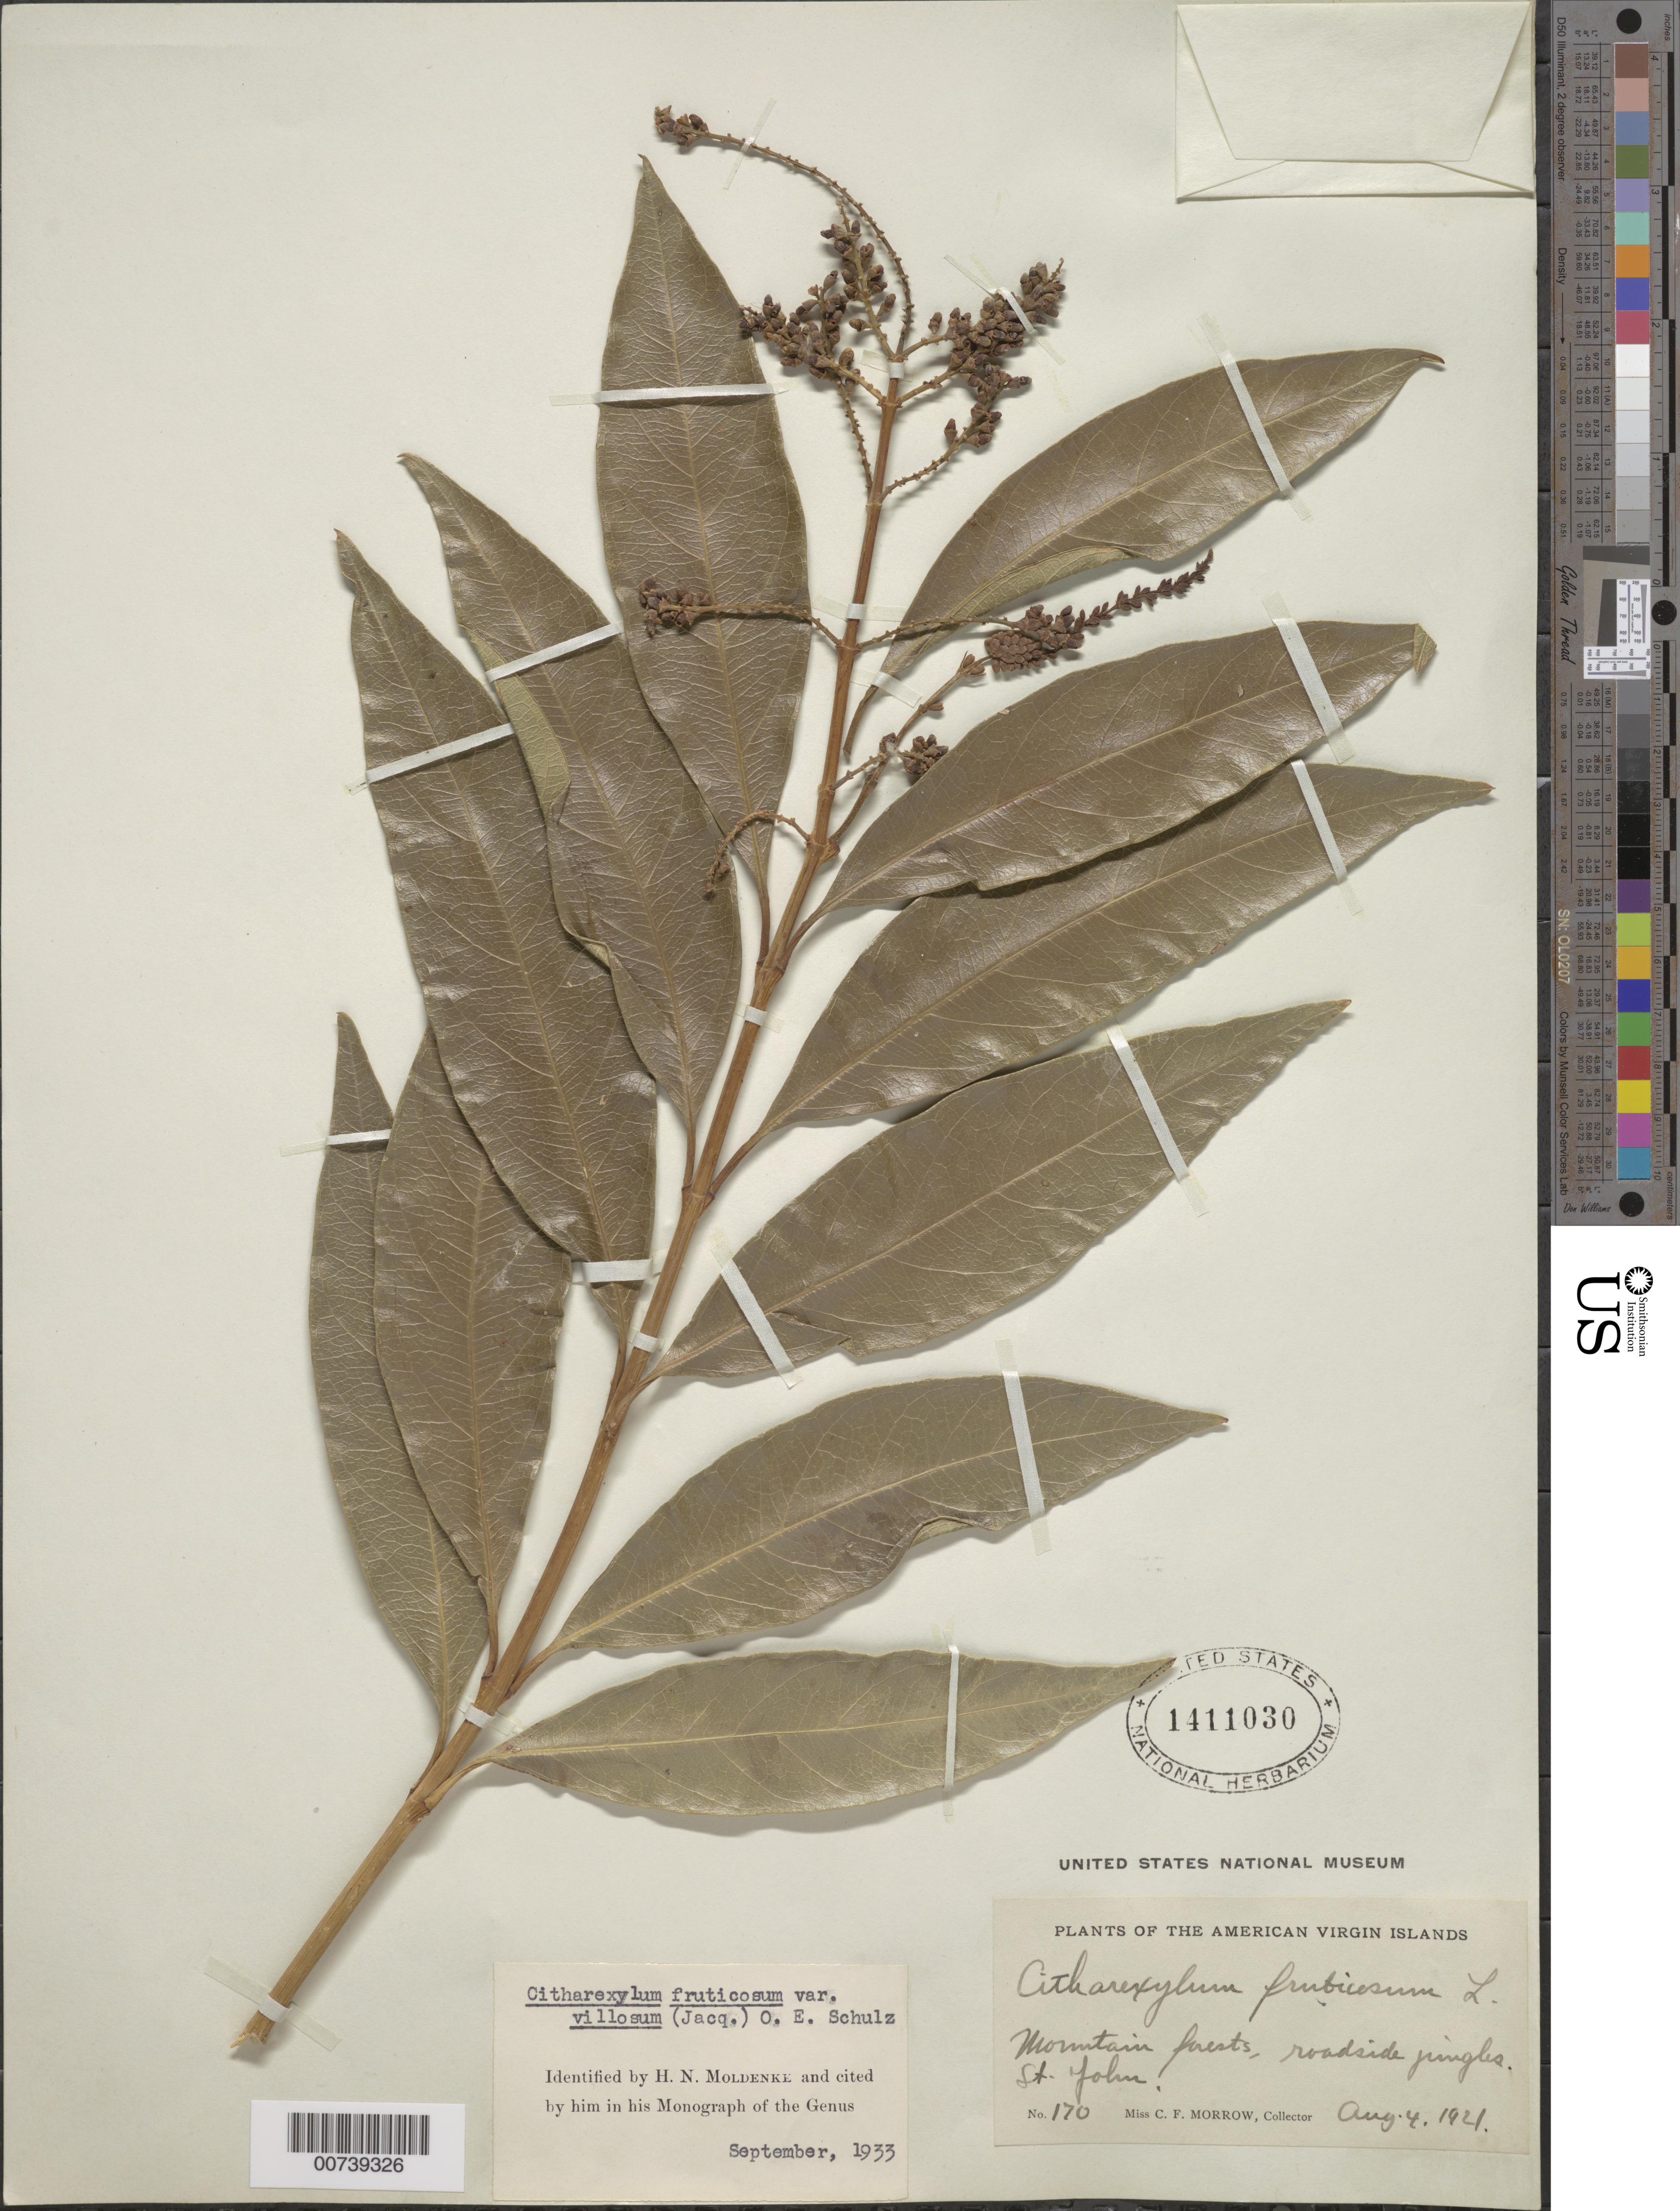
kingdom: Plantae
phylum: Tracheophyta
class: Magnoliopsida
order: Lamiales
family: Verbenaceae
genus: Citharexylum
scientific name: Citharexylum spinosum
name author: L.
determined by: Moldenke, H. N.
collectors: C. Morrow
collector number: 170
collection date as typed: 04 Aug 1921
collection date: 1921-08-04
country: U.S. Virgin Islands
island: St. John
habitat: Mountain forests, roadside jungles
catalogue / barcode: US 1411030